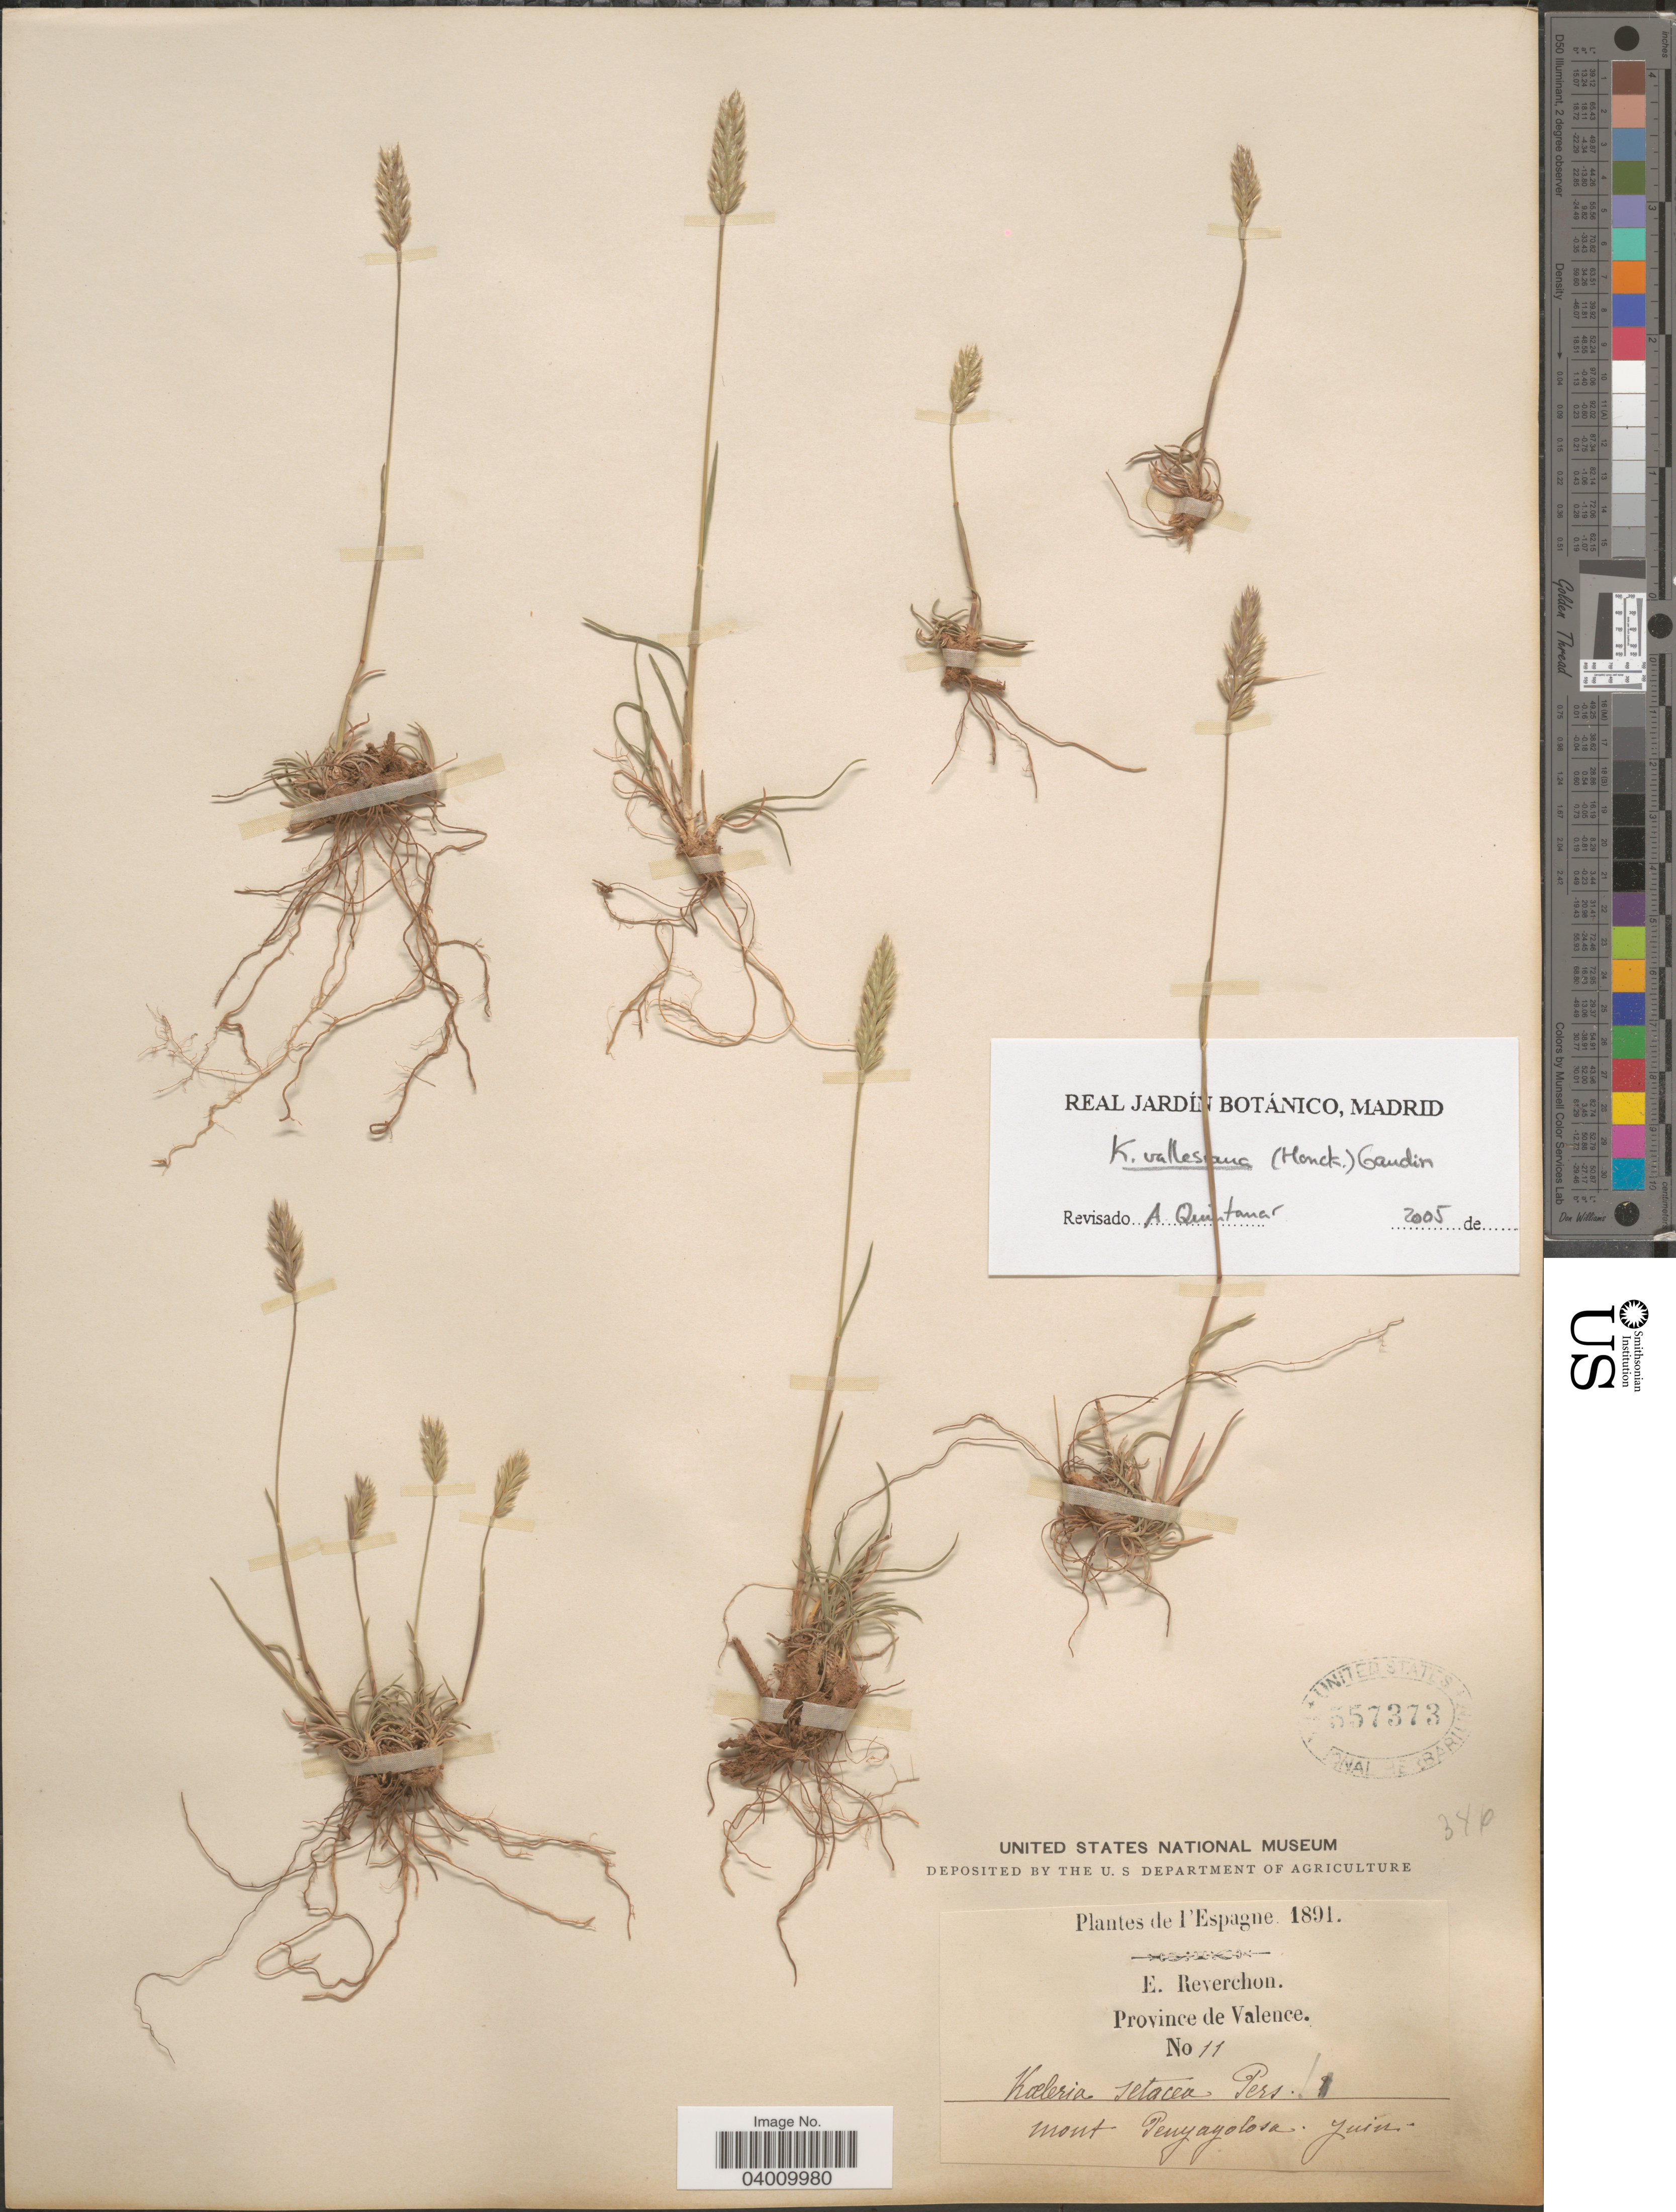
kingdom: Plantae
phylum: Tracheophyta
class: Liliopsida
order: Poales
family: Poaceae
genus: Koeleria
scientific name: Koeleria vallesiana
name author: (Honck.) Gaudin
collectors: E. Reverchon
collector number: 11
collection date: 1891-06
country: Spain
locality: L'Espagne. Province de Valence. Mont Penyayolosa.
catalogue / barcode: US 557373